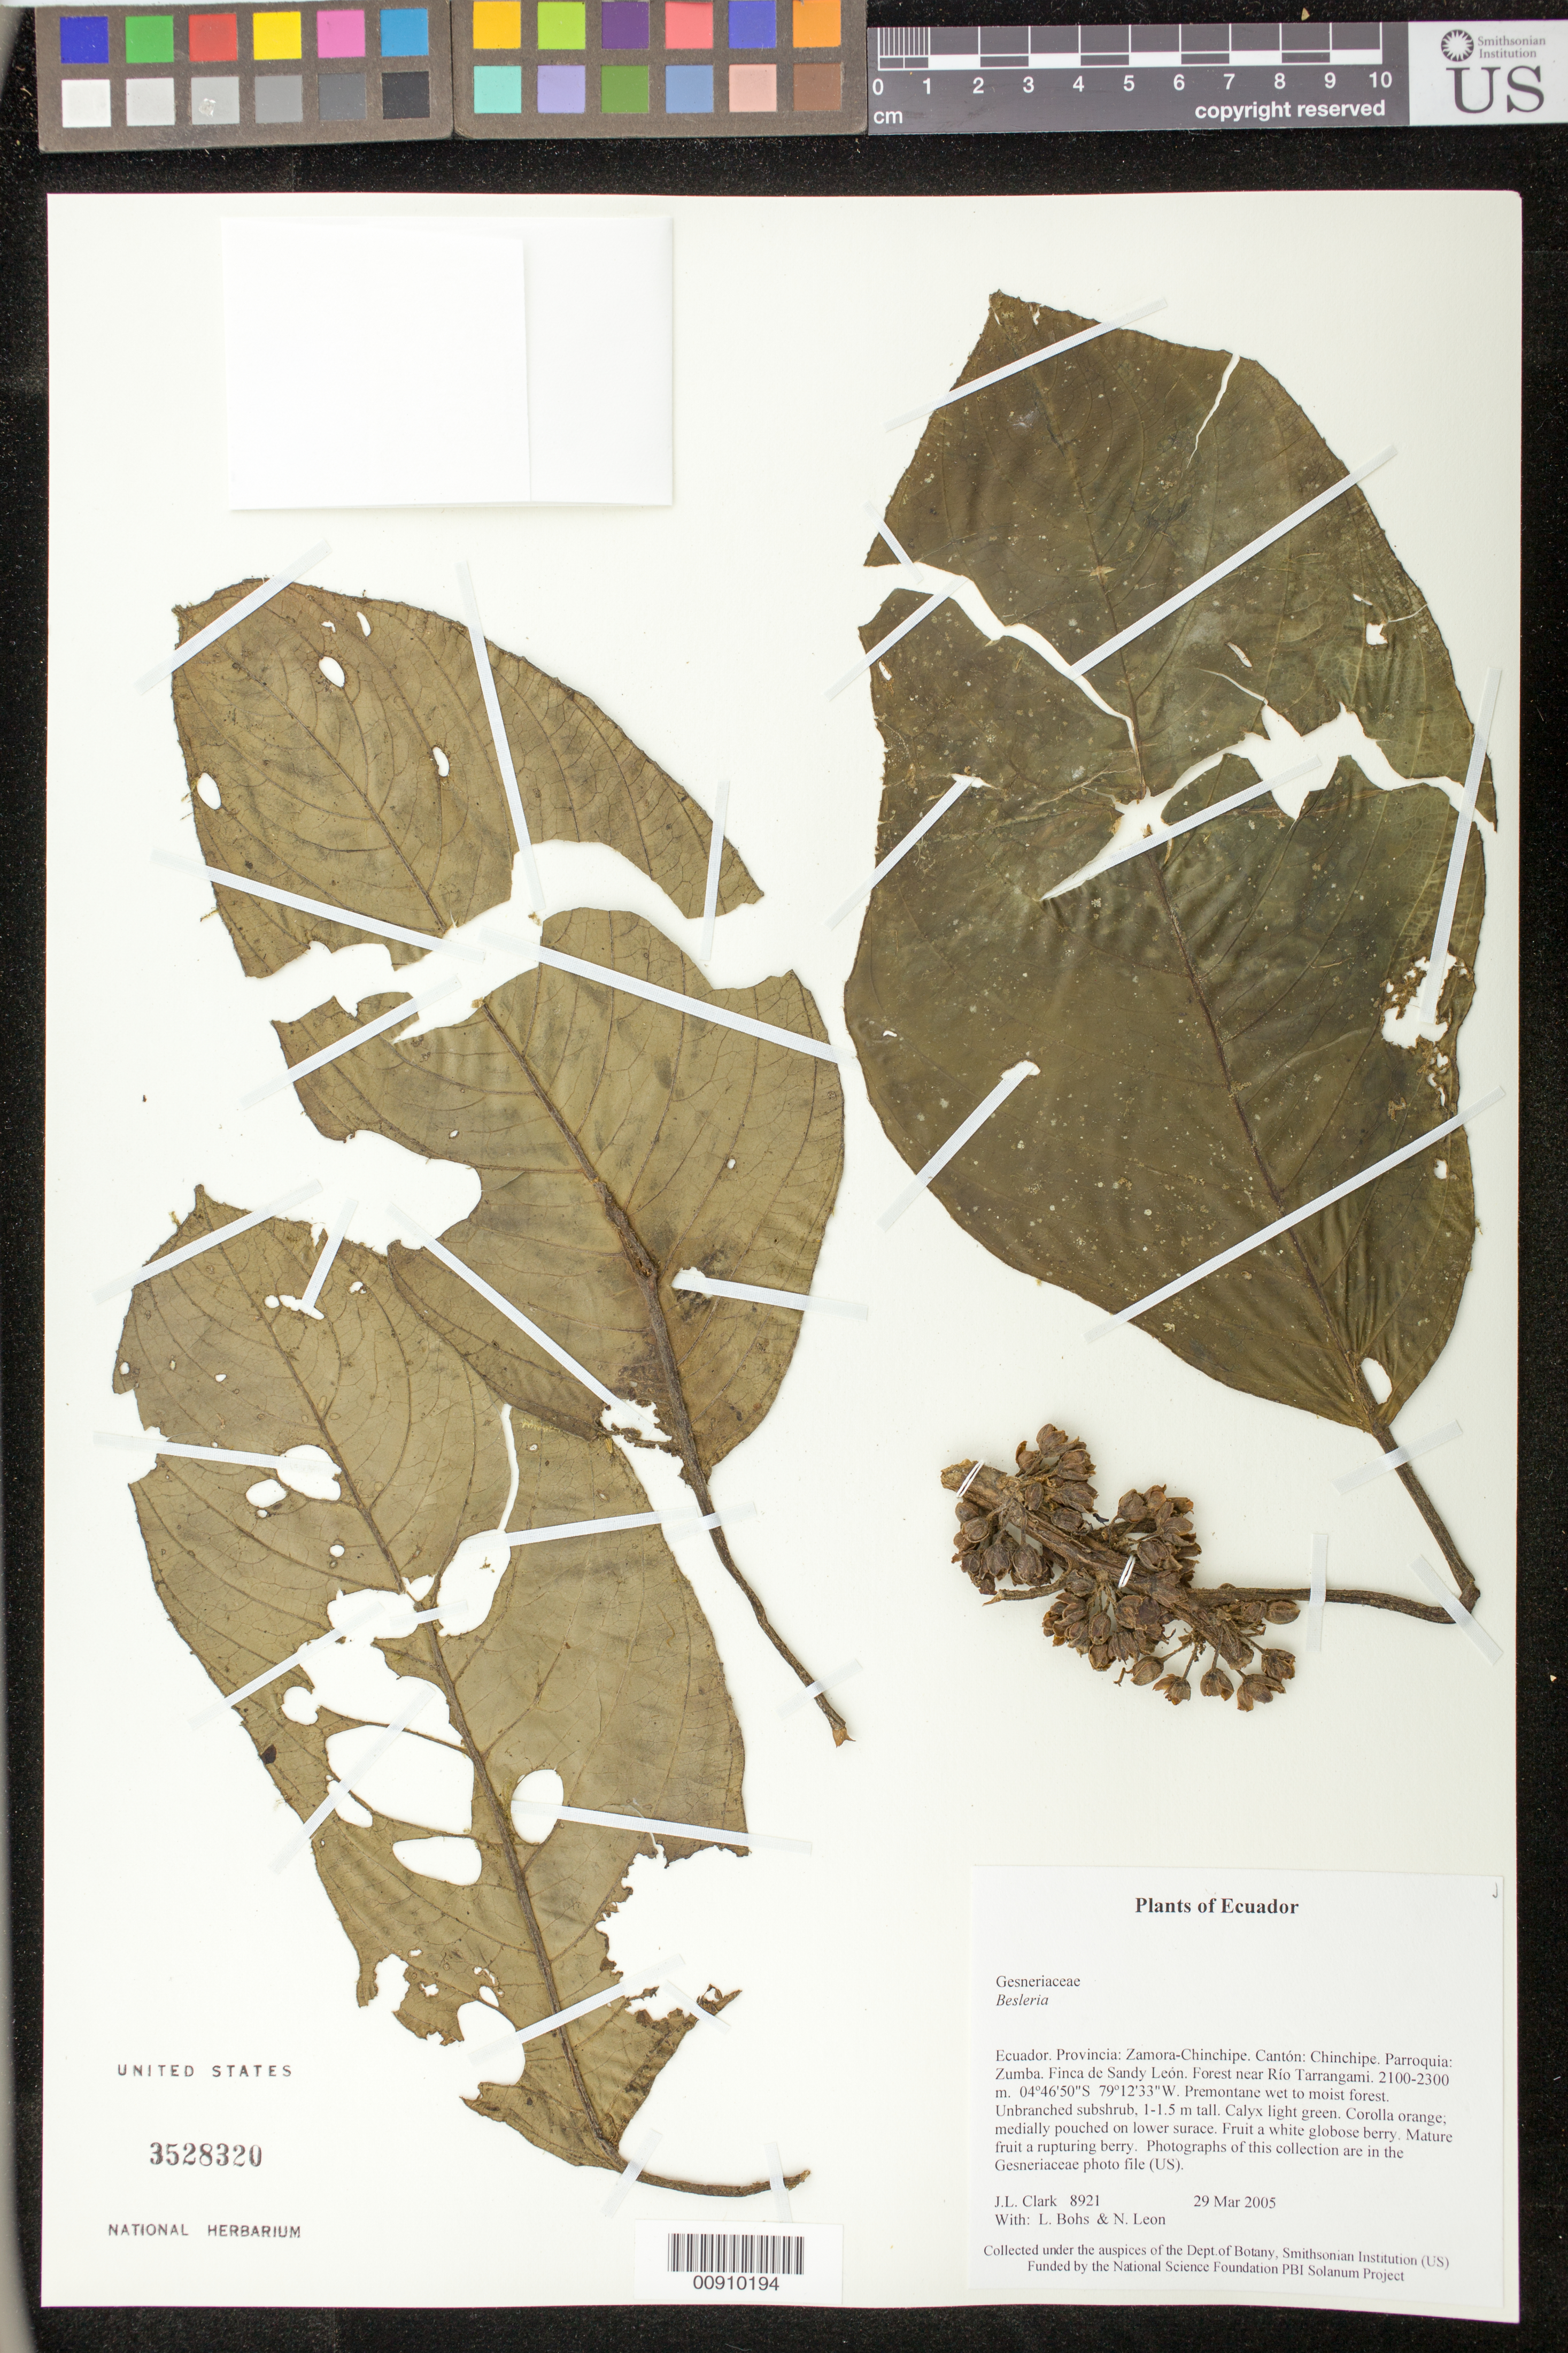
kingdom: Plantae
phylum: Tracheophyta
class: Magnoliopsida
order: Lamiales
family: Gesneriaceae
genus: Besleria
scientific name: Besleria sp.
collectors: J. L. Clark, L. A. Bohs & N. Leon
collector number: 8921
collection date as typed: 29 Mar 2005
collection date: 2005-03-29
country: Ecuador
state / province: Zamora-Chinchipe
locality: Chinchipe. Parroquia: Zumba. Finca de Sandy León. Forest near Río Tarrangami.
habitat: Premontane wet to moist forest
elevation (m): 2100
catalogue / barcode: US 3528320